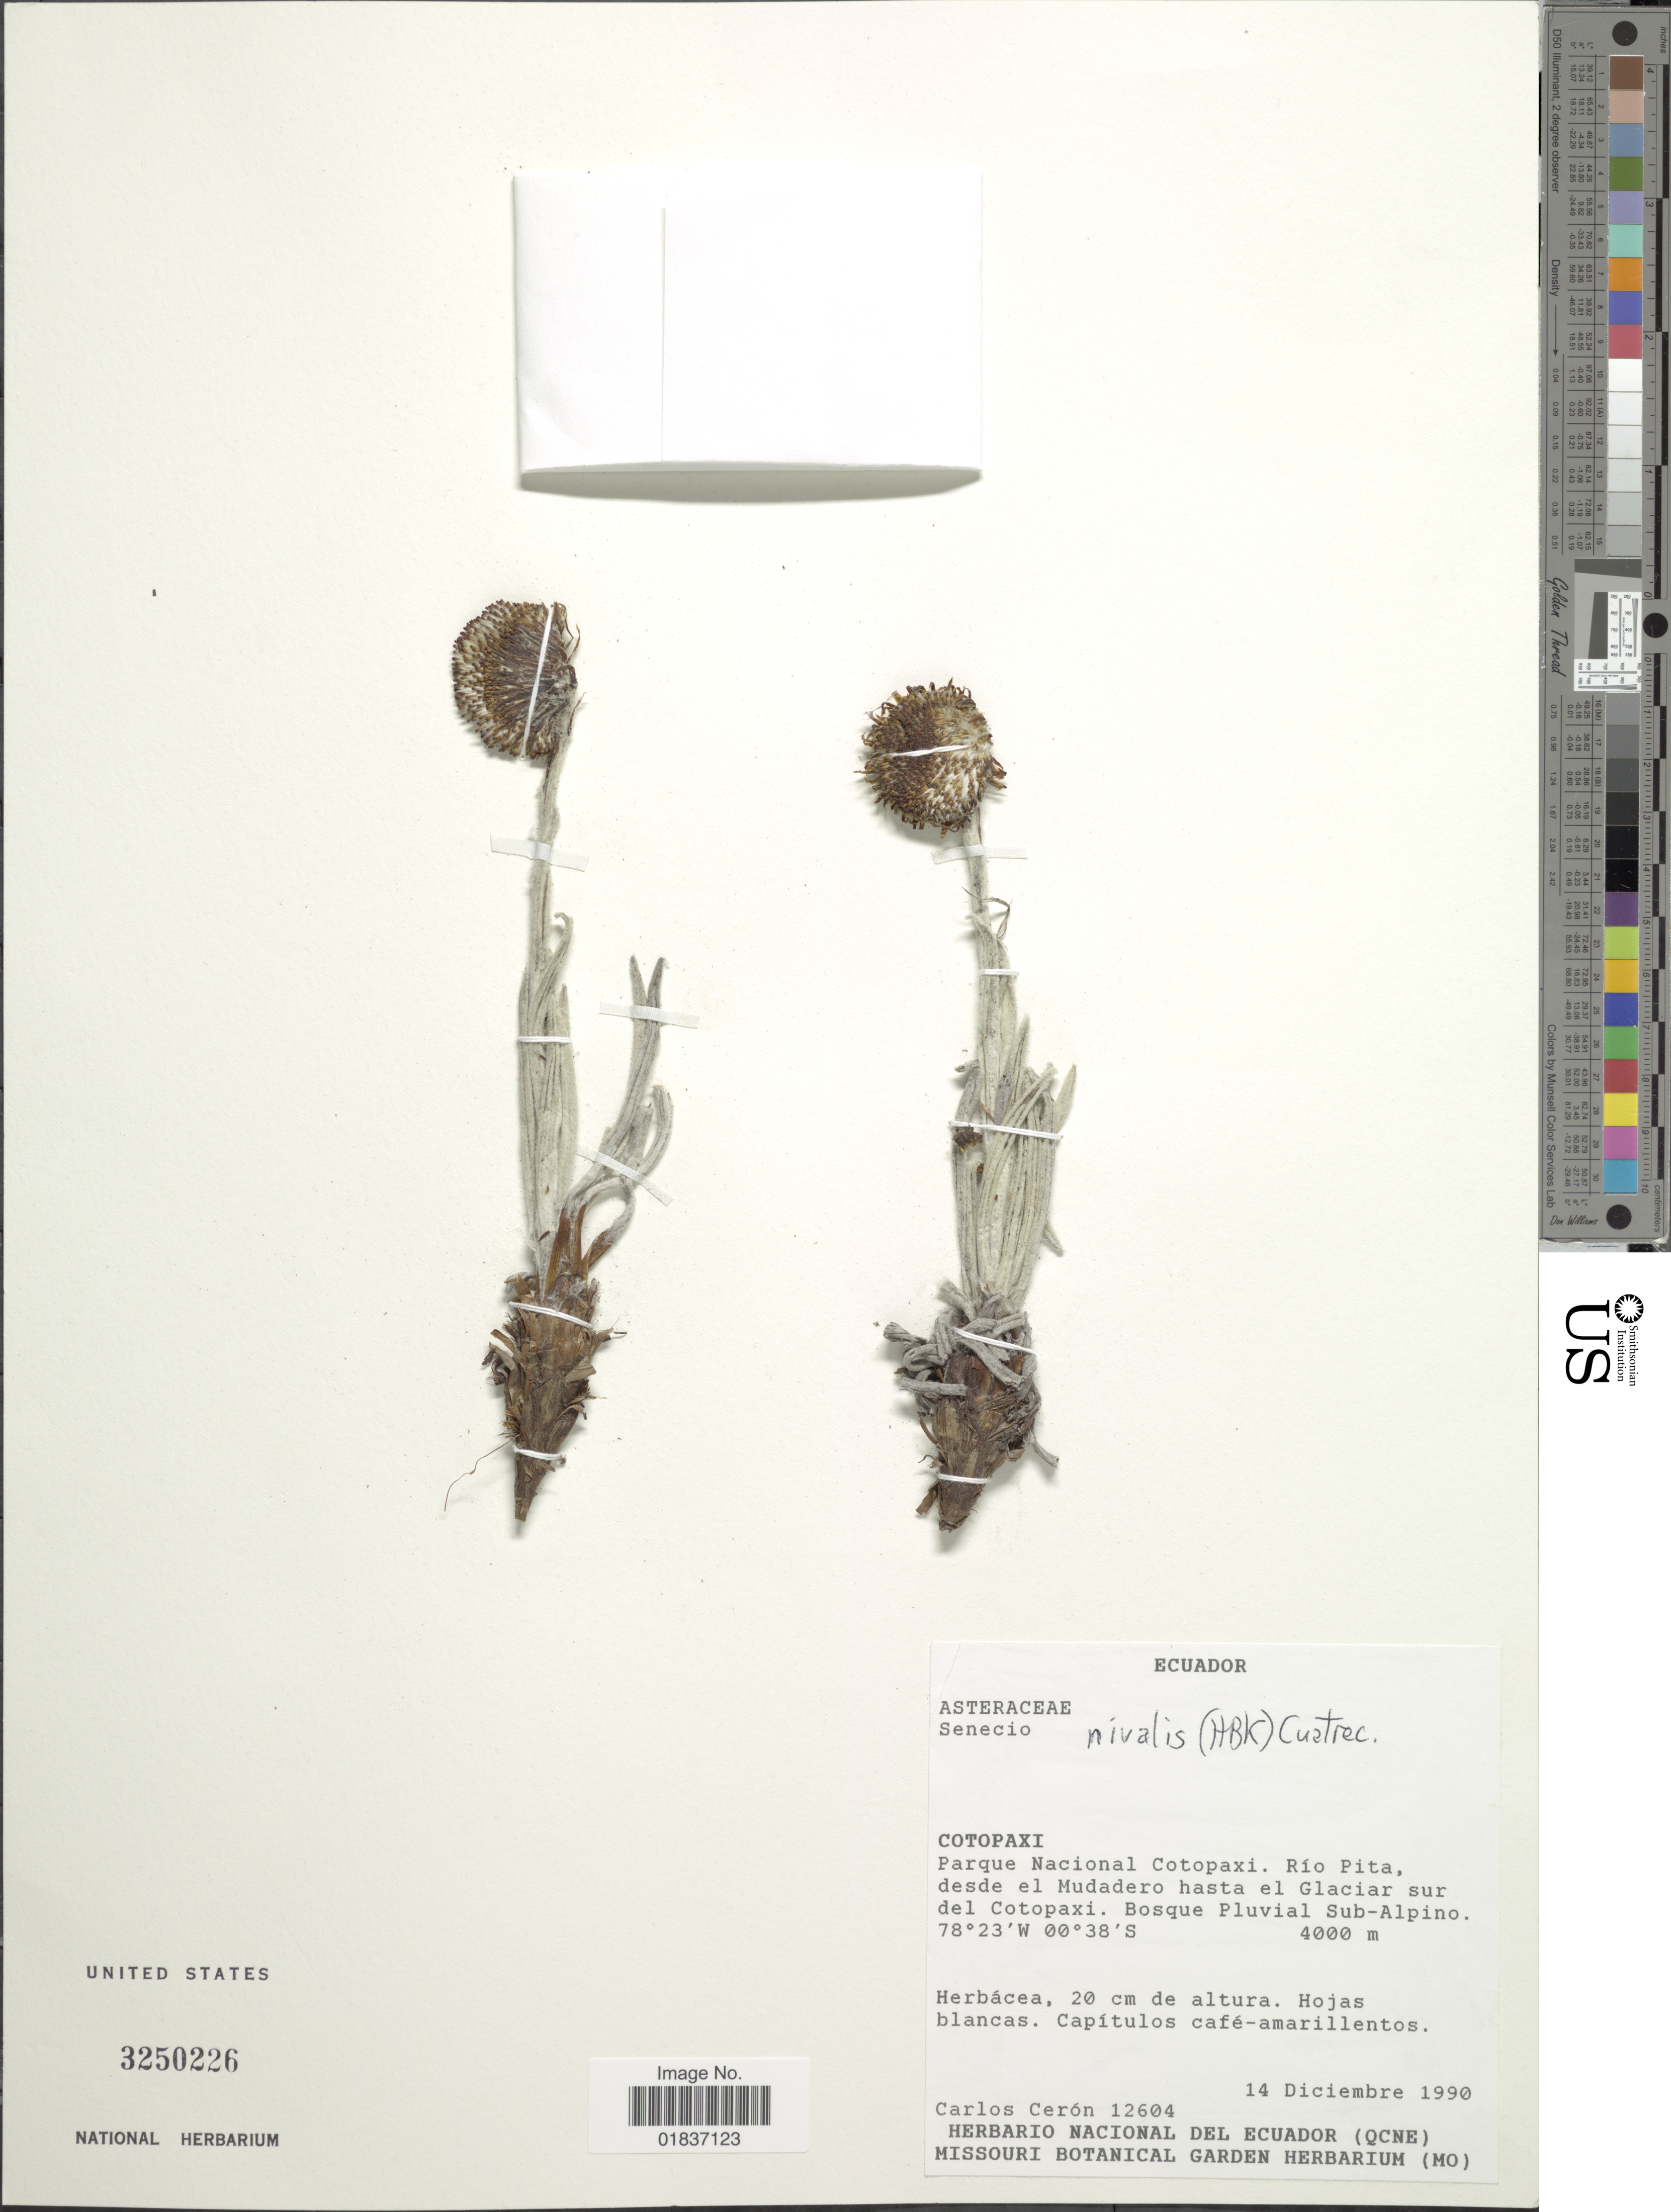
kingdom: Plantae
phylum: Tracheophyta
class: Magnoliopsida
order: Asterales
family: Asteraceae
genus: Senecio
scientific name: Senecio nivalis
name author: (Kunth) Cuatrec.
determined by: Salomon, Luciana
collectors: C. E. Cerón M.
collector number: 12604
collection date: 1990-12-14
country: Ecuador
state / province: Cotopaxi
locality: Cotopaxi. Parque Nacional Cotopaxi. Rio Pita, desde el Mudadero hasta el Glaciar sur del Cotopaxi.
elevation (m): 4000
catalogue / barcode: US 3250226